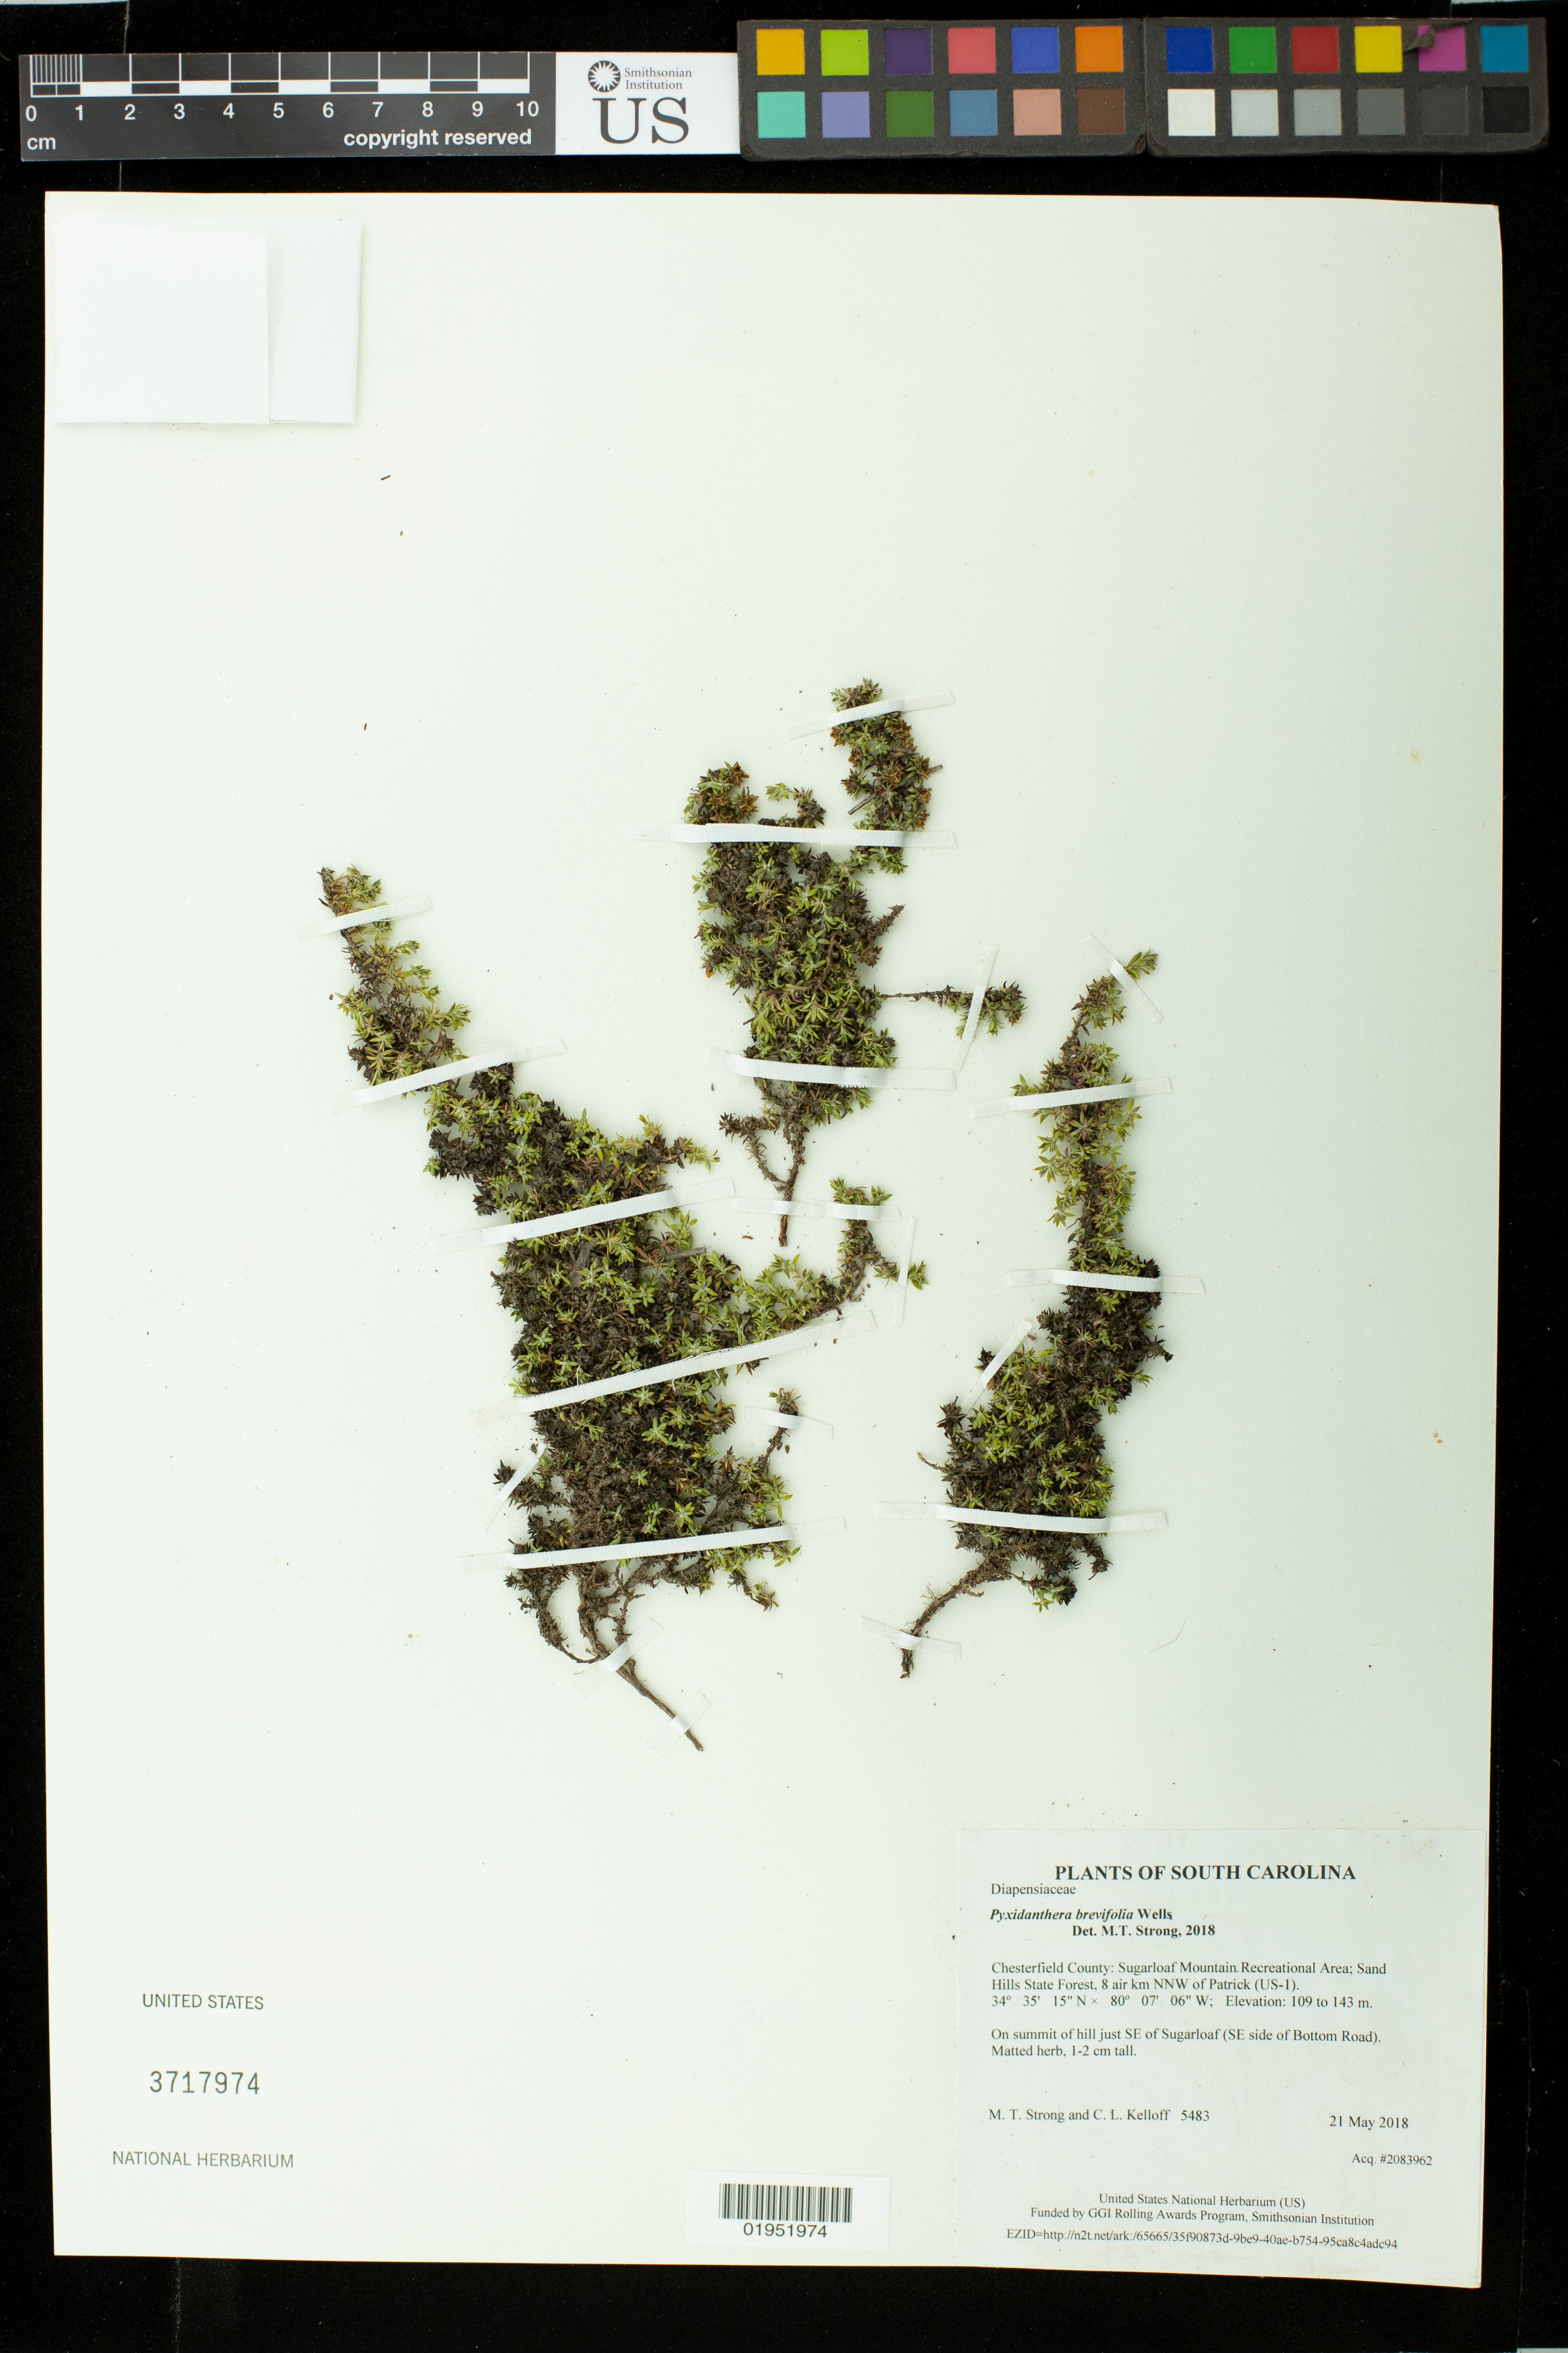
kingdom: Plantae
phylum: Tracheophyta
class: Magnoliopsida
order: Ericales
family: Diapensiaceae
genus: Pyxidanthera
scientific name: Pyxidanthera brevifolia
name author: Wells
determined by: Strong, Mark T., (BOT), Smithsonian Institution - National Museum of Natural History (UNITED STATES)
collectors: M. T. Strong & C. L. Kelloff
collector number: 5483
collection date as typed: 21 May 2018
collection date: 2018-05-21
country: United States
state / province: South Carolina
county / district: Chesterfield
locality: Sugarloaf Mountain Recreational Area; Sand Hills State Forest, 8 air km NNW of Patrick (US1)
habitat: On summit of hill just SE of Sugarloaf (SE side of Bottom Road)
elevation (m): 109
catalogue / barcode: US 3717974